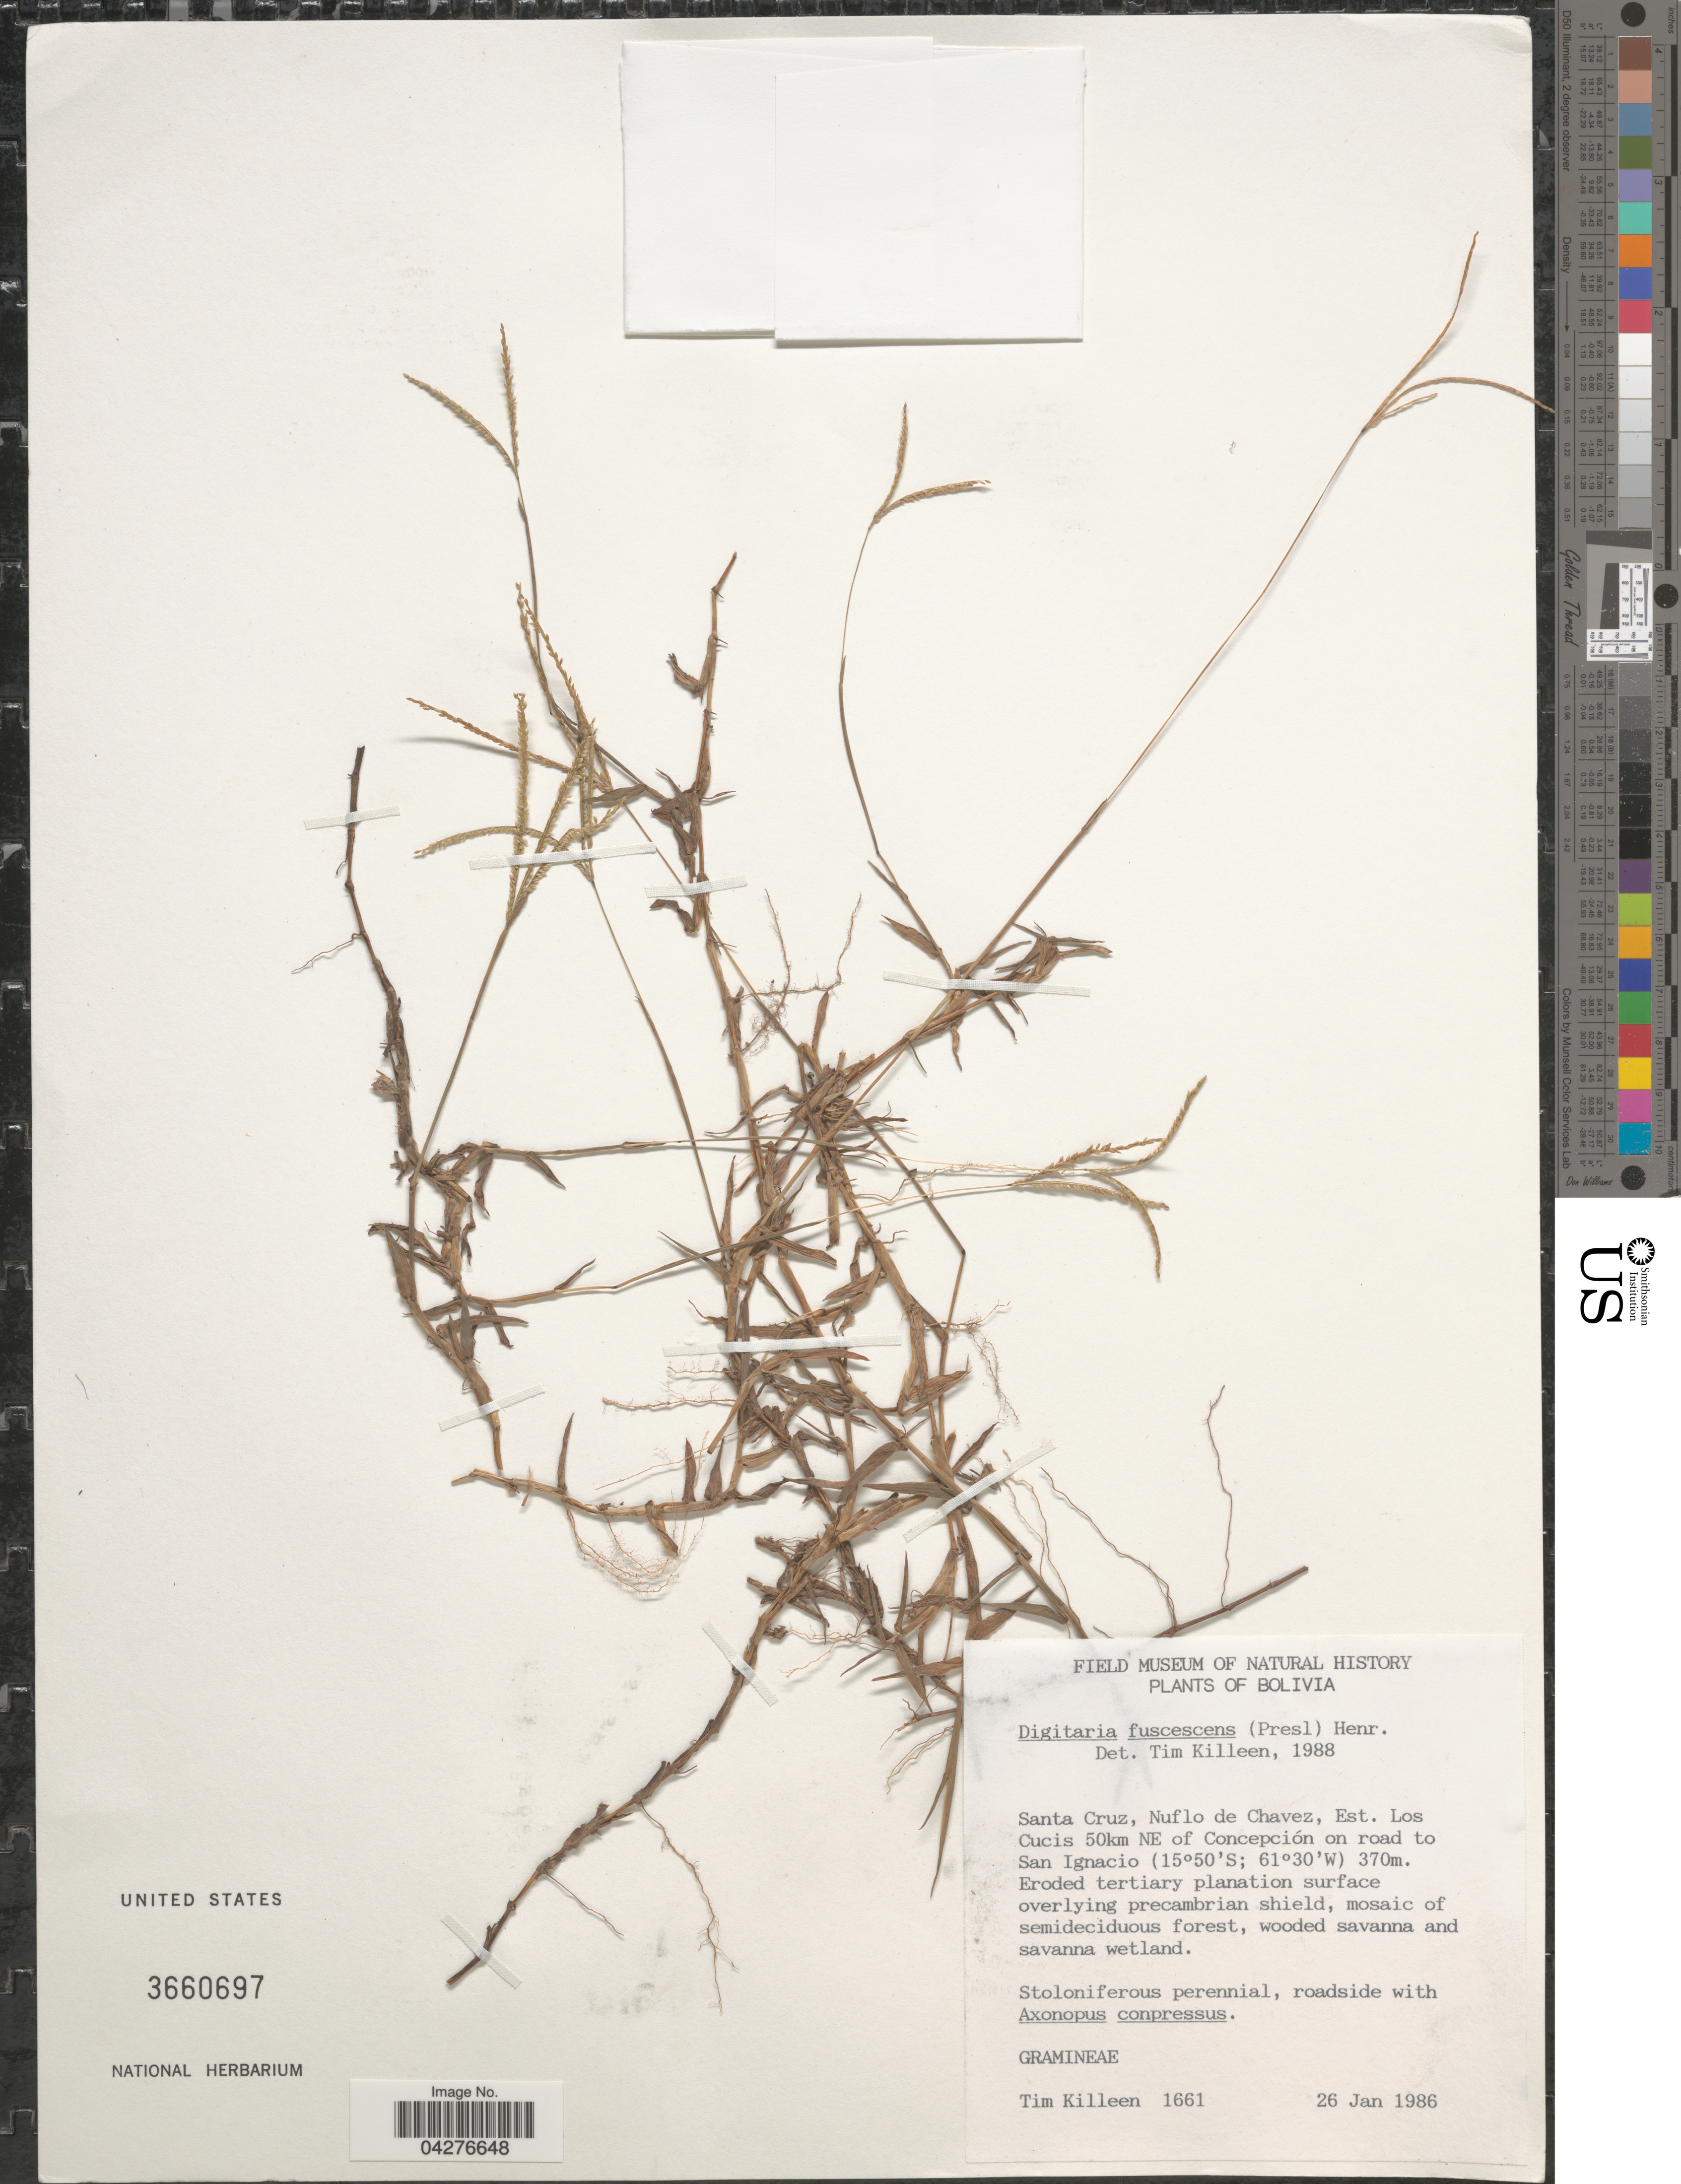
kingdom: Plantae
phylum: Tracheophyta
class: Liliopsida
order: Poales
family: Poaceae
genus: Digitaria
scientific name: Digitaria fuscescens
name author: (J. Presl) Henr.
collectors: T. J. Killeen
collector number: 1661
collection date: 1986-01-26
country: Bolivia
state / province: Santa Cruz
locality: Nuflo de Chavez. Est. Los Cucis 50km NE of Concepción on road to San Ignacio.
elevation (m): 370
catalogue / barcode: US 3660697